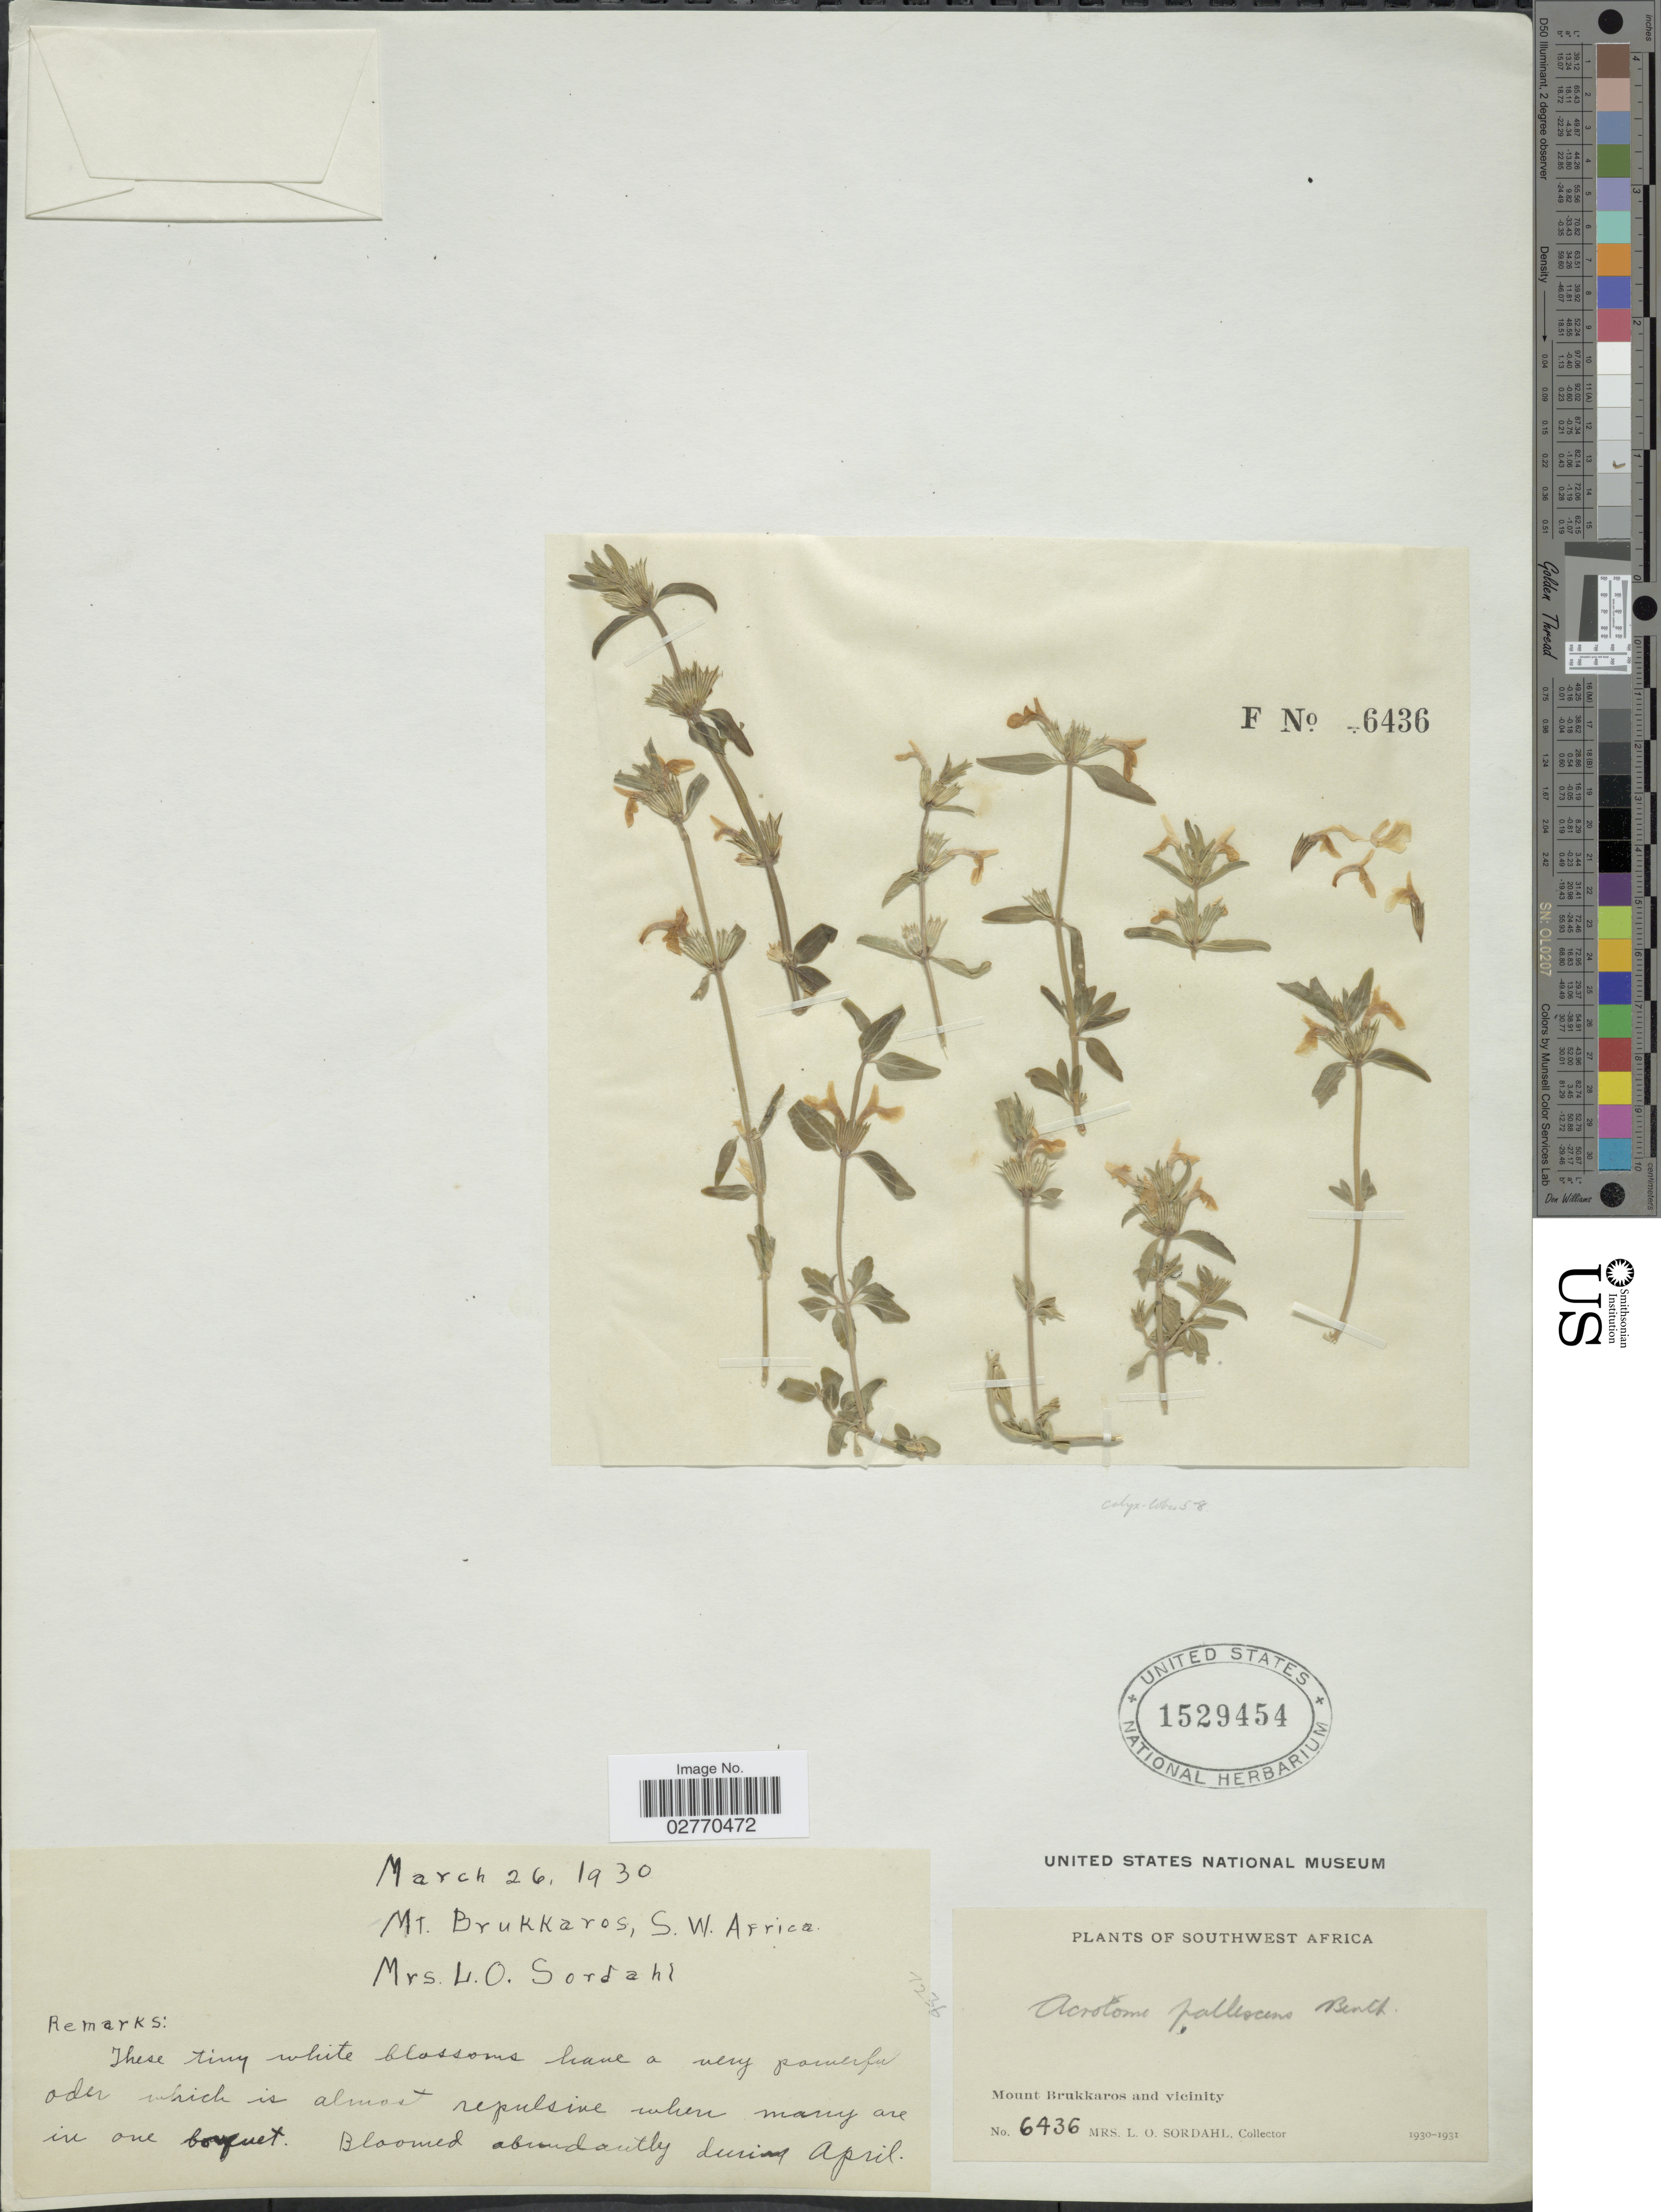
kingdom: Plantae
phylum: Tracheophyta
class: Magnoliopsida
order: Lamiales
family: Lamiaceae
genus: Acrotome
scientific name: Acrotome pallescens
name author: Benth.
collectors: L. Sordahl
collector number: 6436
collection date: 1930-03-26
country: Namibia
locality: Southwest Africa, Mount Brukkaros and vicinity.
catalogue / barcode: US 1529454